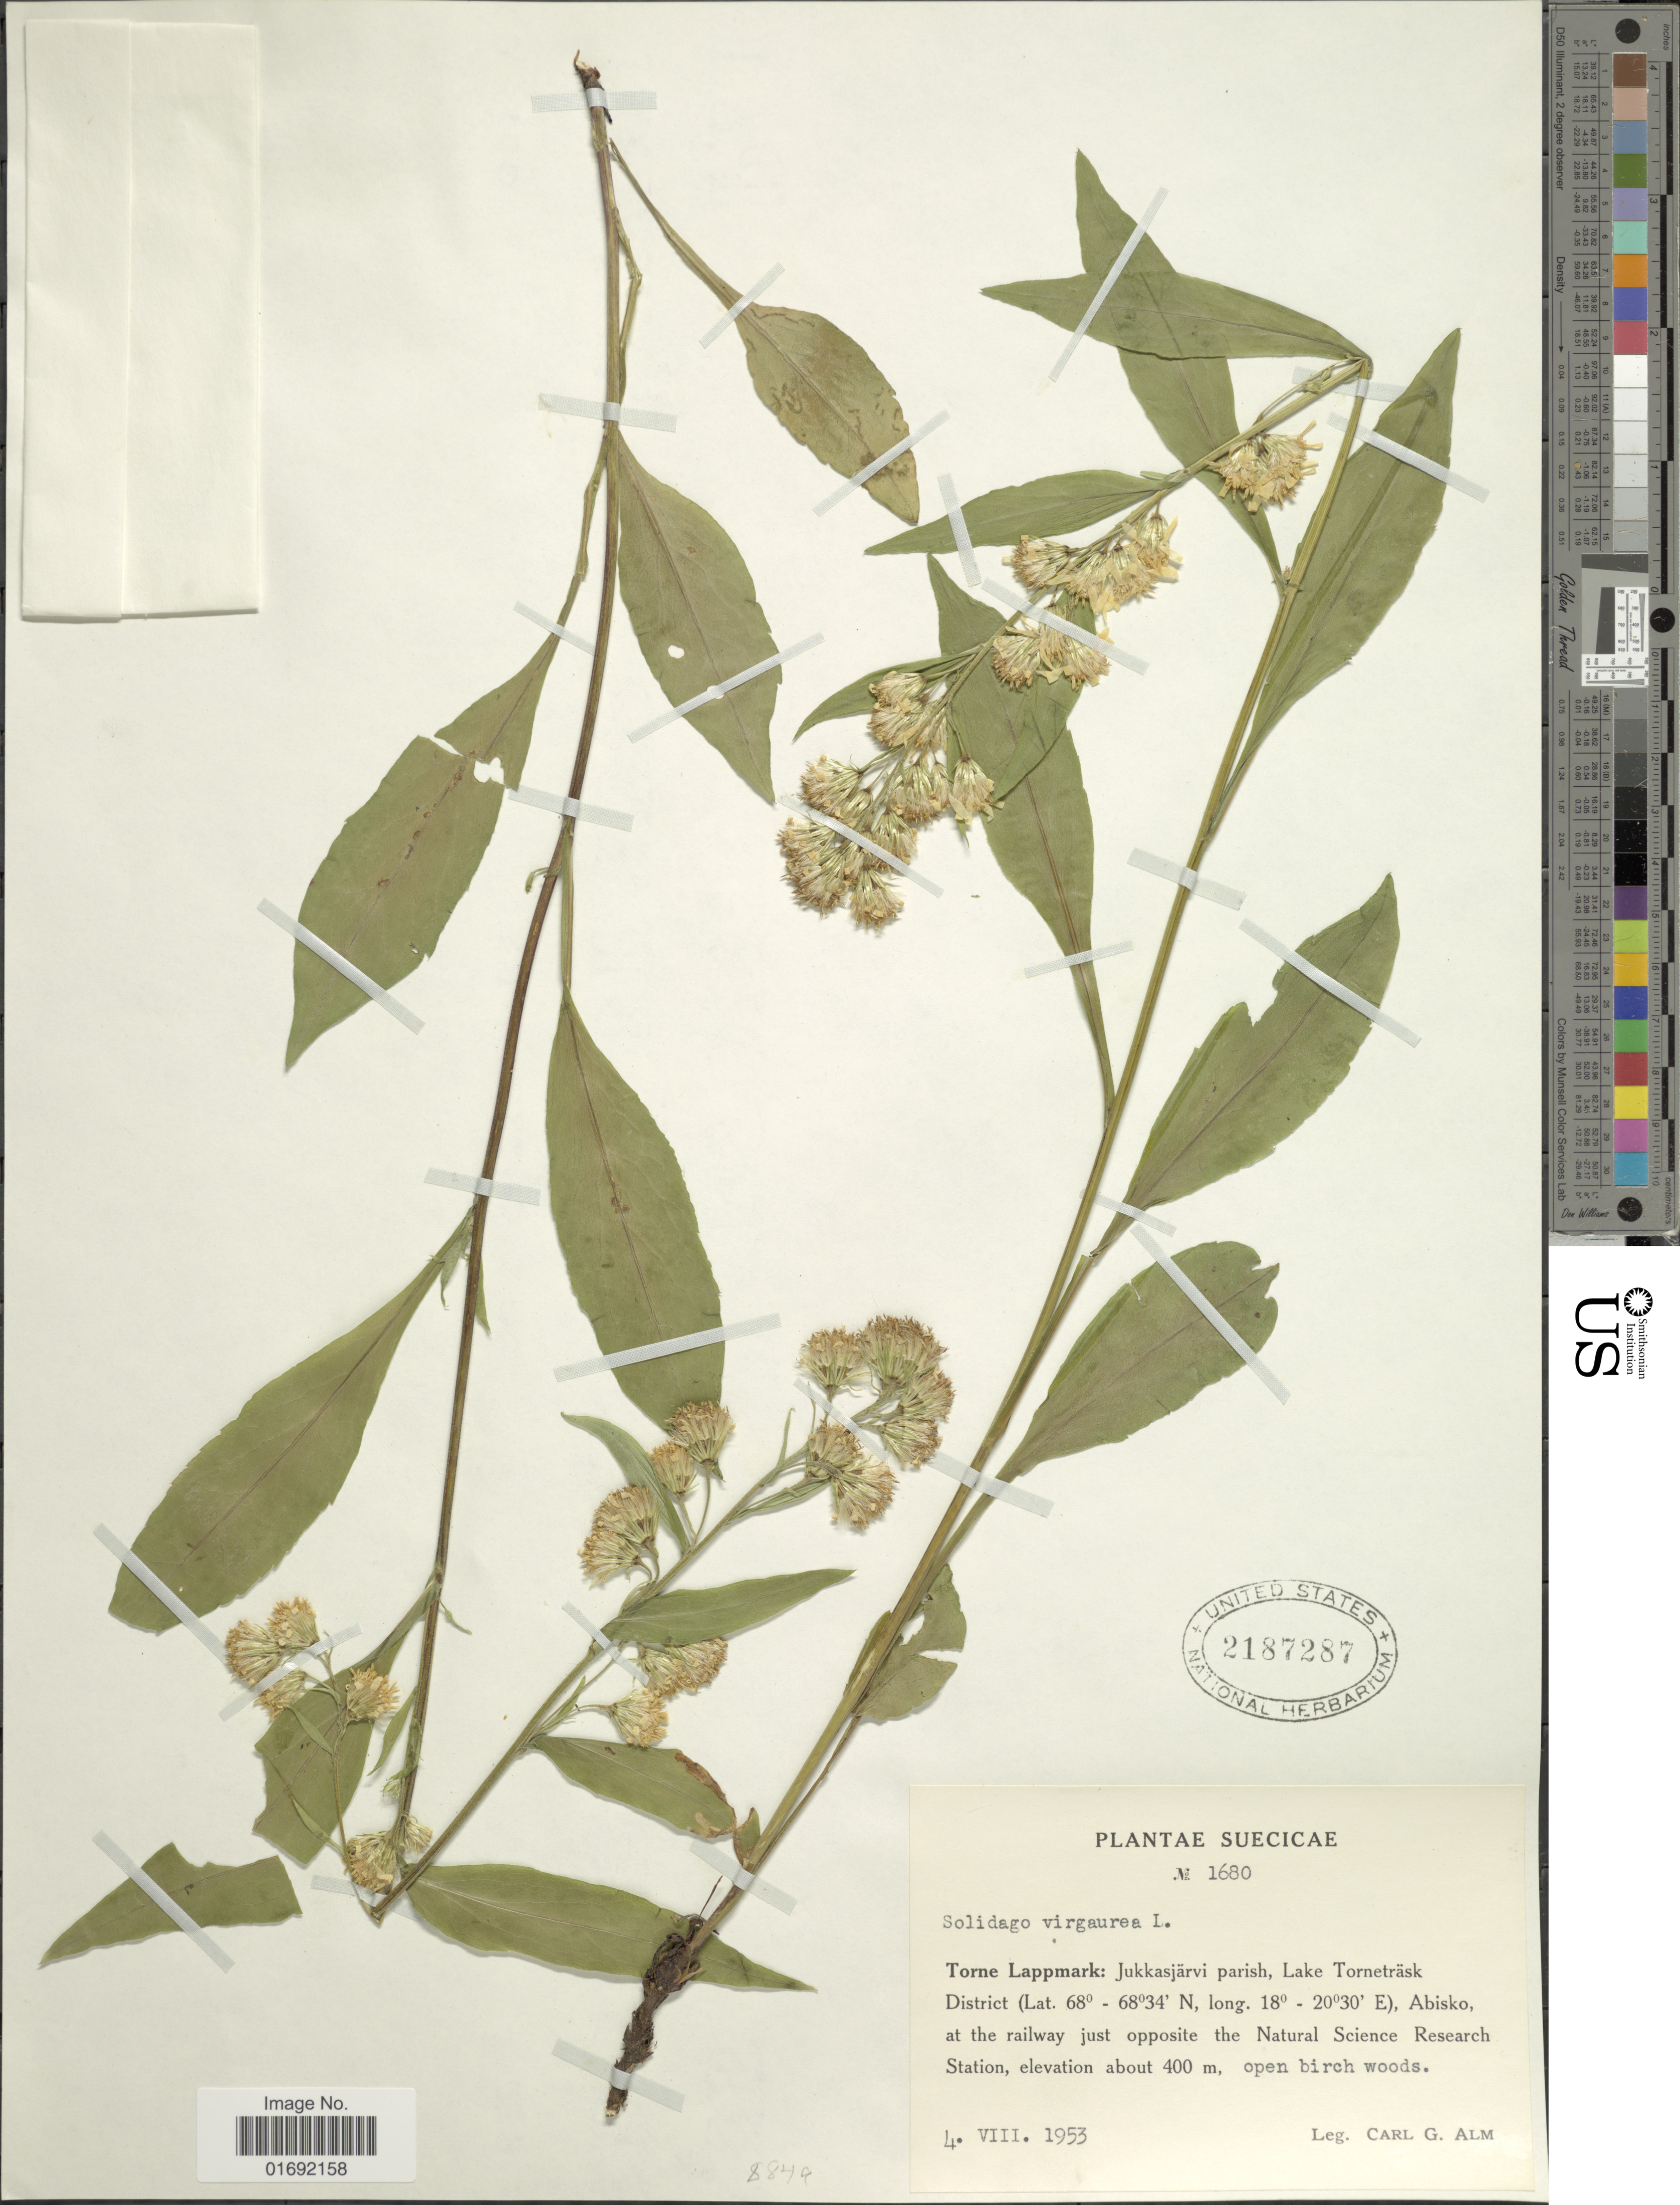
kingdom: Plantae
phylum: Tracheophyta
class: Magnoliopsida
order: Asterales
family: Asteraceae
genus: Solidago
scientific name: Solidago virgaurea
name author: L.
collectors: C. G. Alm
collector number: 1680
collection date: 1953-08-04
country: Sweden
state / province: Norrbotten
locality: Sueciacae, Torne Lappmark, Jukkasjarvi parish, Lake Tornetrask District, Abisko, at the railway just opposite the Natural Science Research Station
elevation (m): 400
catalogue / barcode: US 2187287